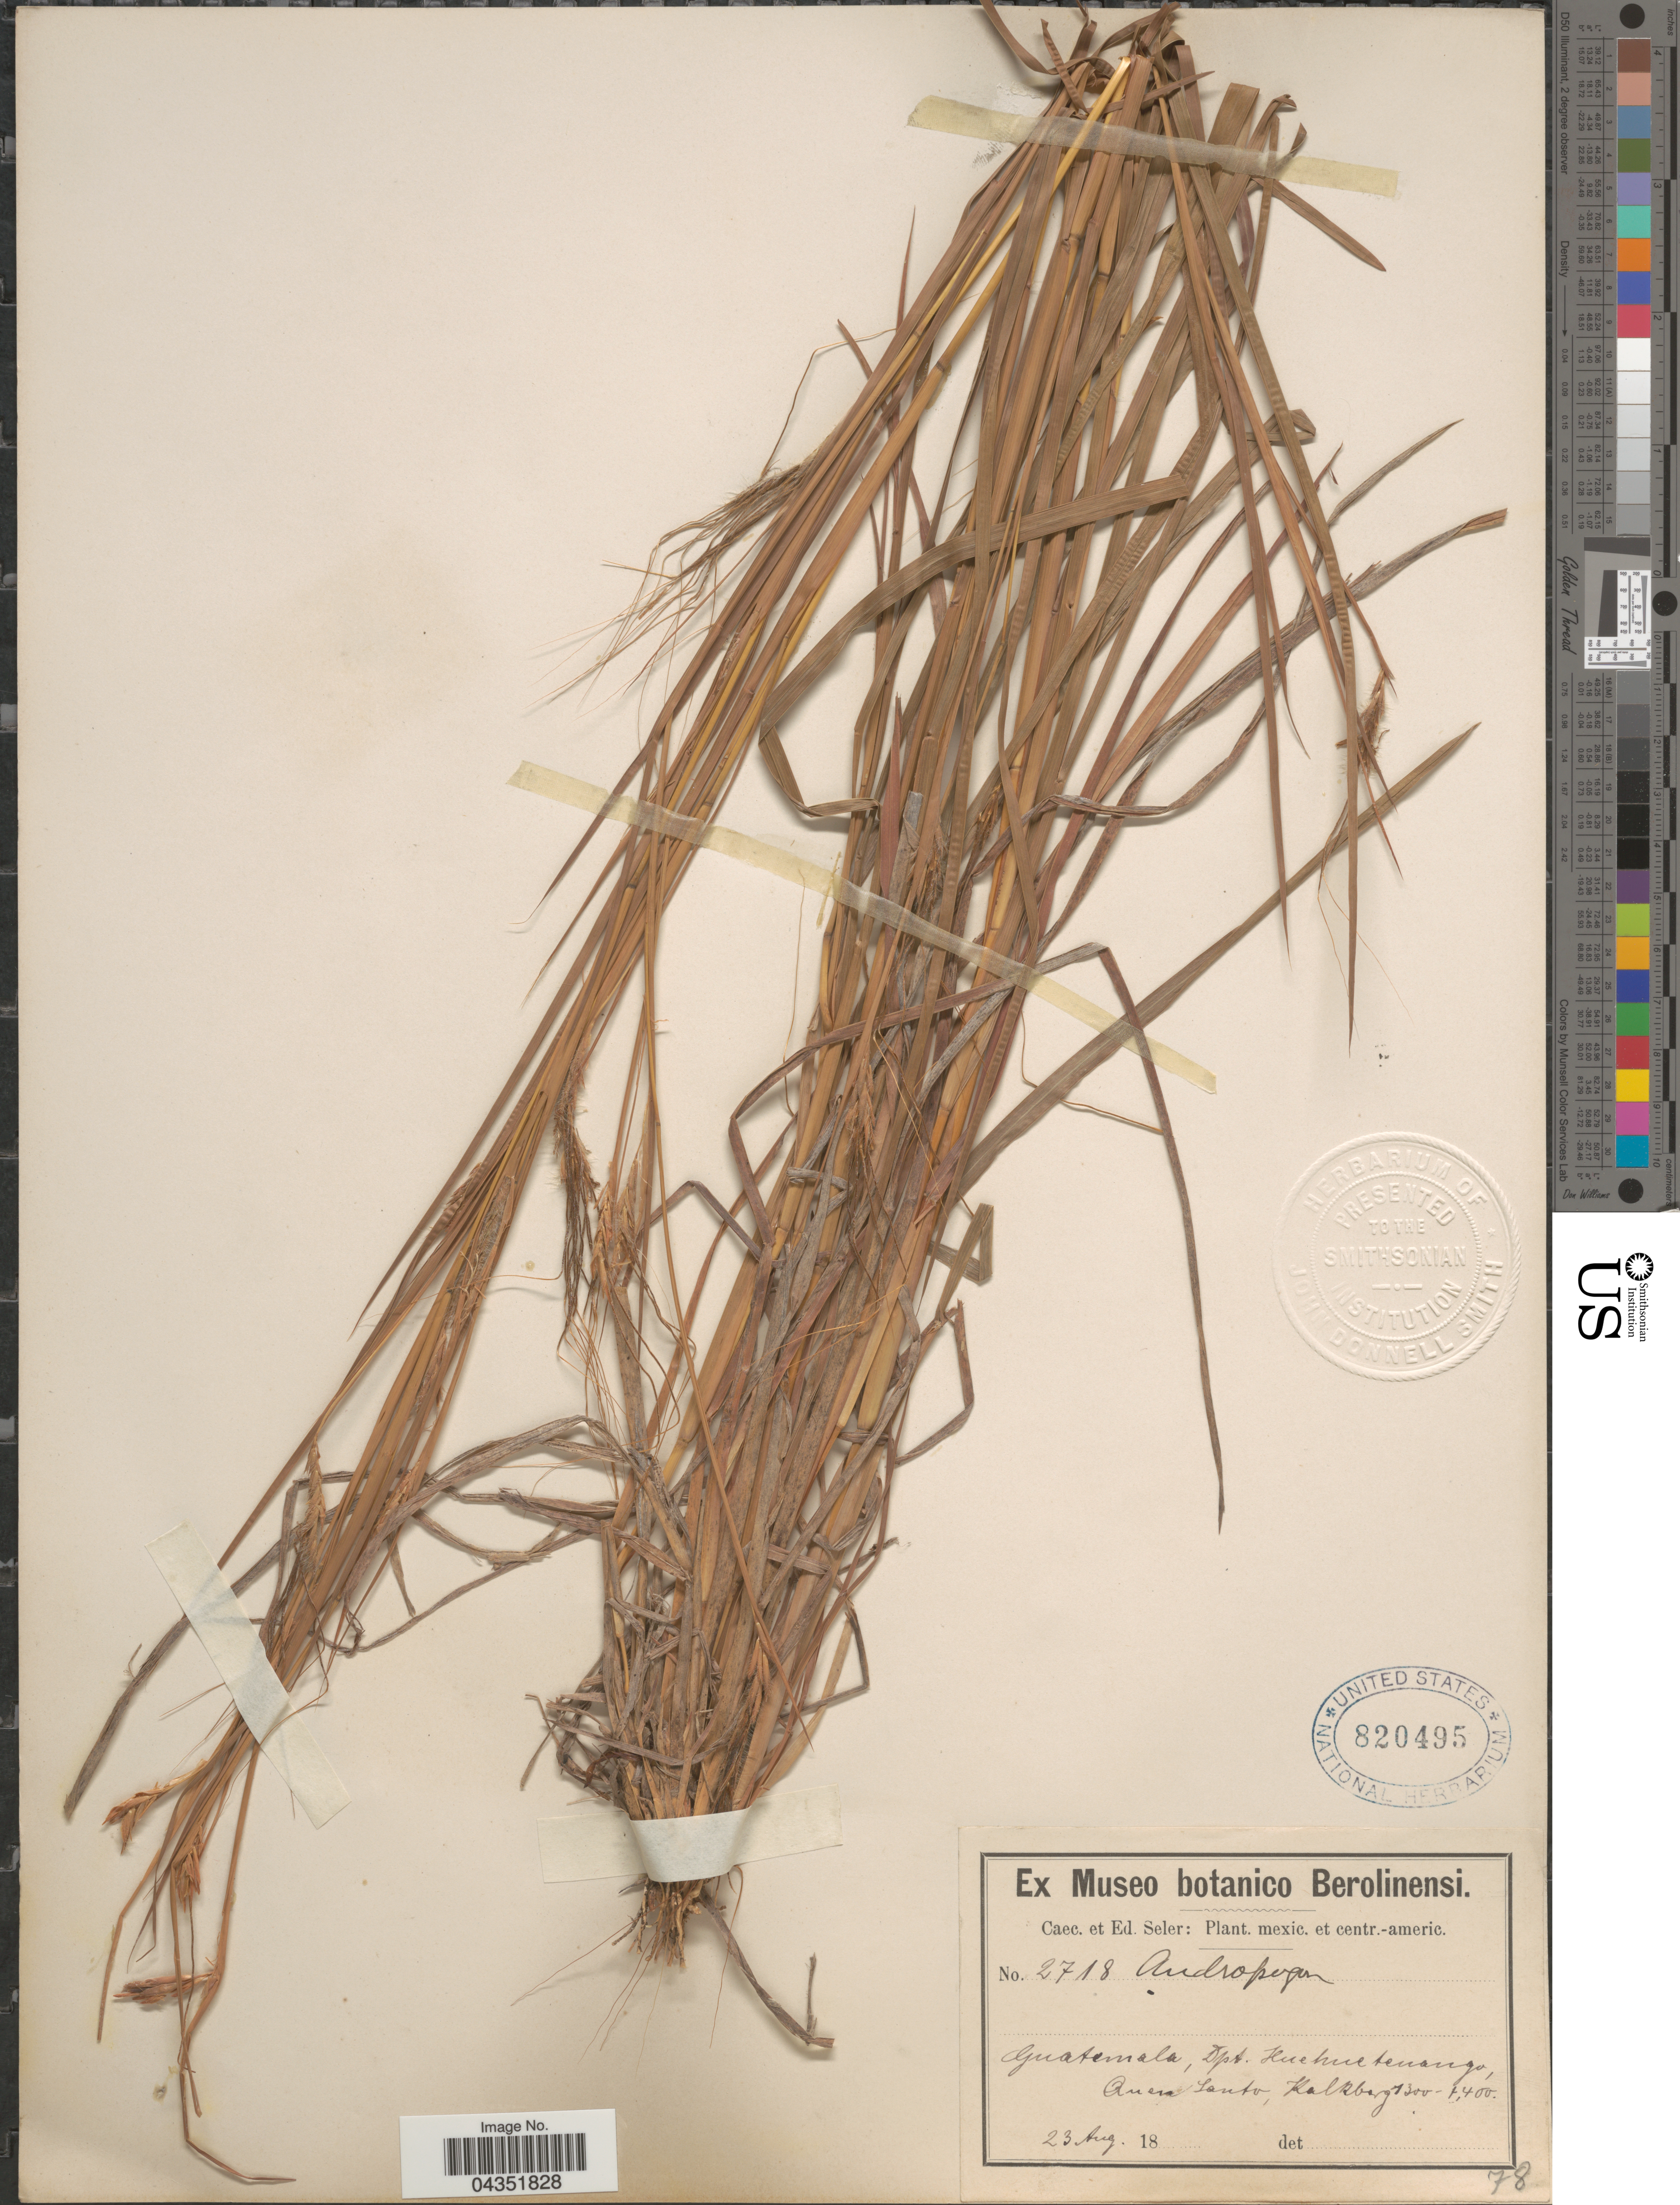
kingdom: Plantae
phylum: Tracheophyta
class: Liliopsida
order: Poales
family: Poaceae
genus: Heteropogon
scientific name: Heteropogon melanocarpus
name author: (Elliott) Benth.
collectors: C. Seler & E. G. Seler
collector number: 2718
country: Guatemala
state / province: Huehuetenango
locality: Mexic. et centr.-americ. Dpt. Huehuetenango, Quen Santo, Kalkberg.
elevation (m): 396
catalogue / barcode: US 820495